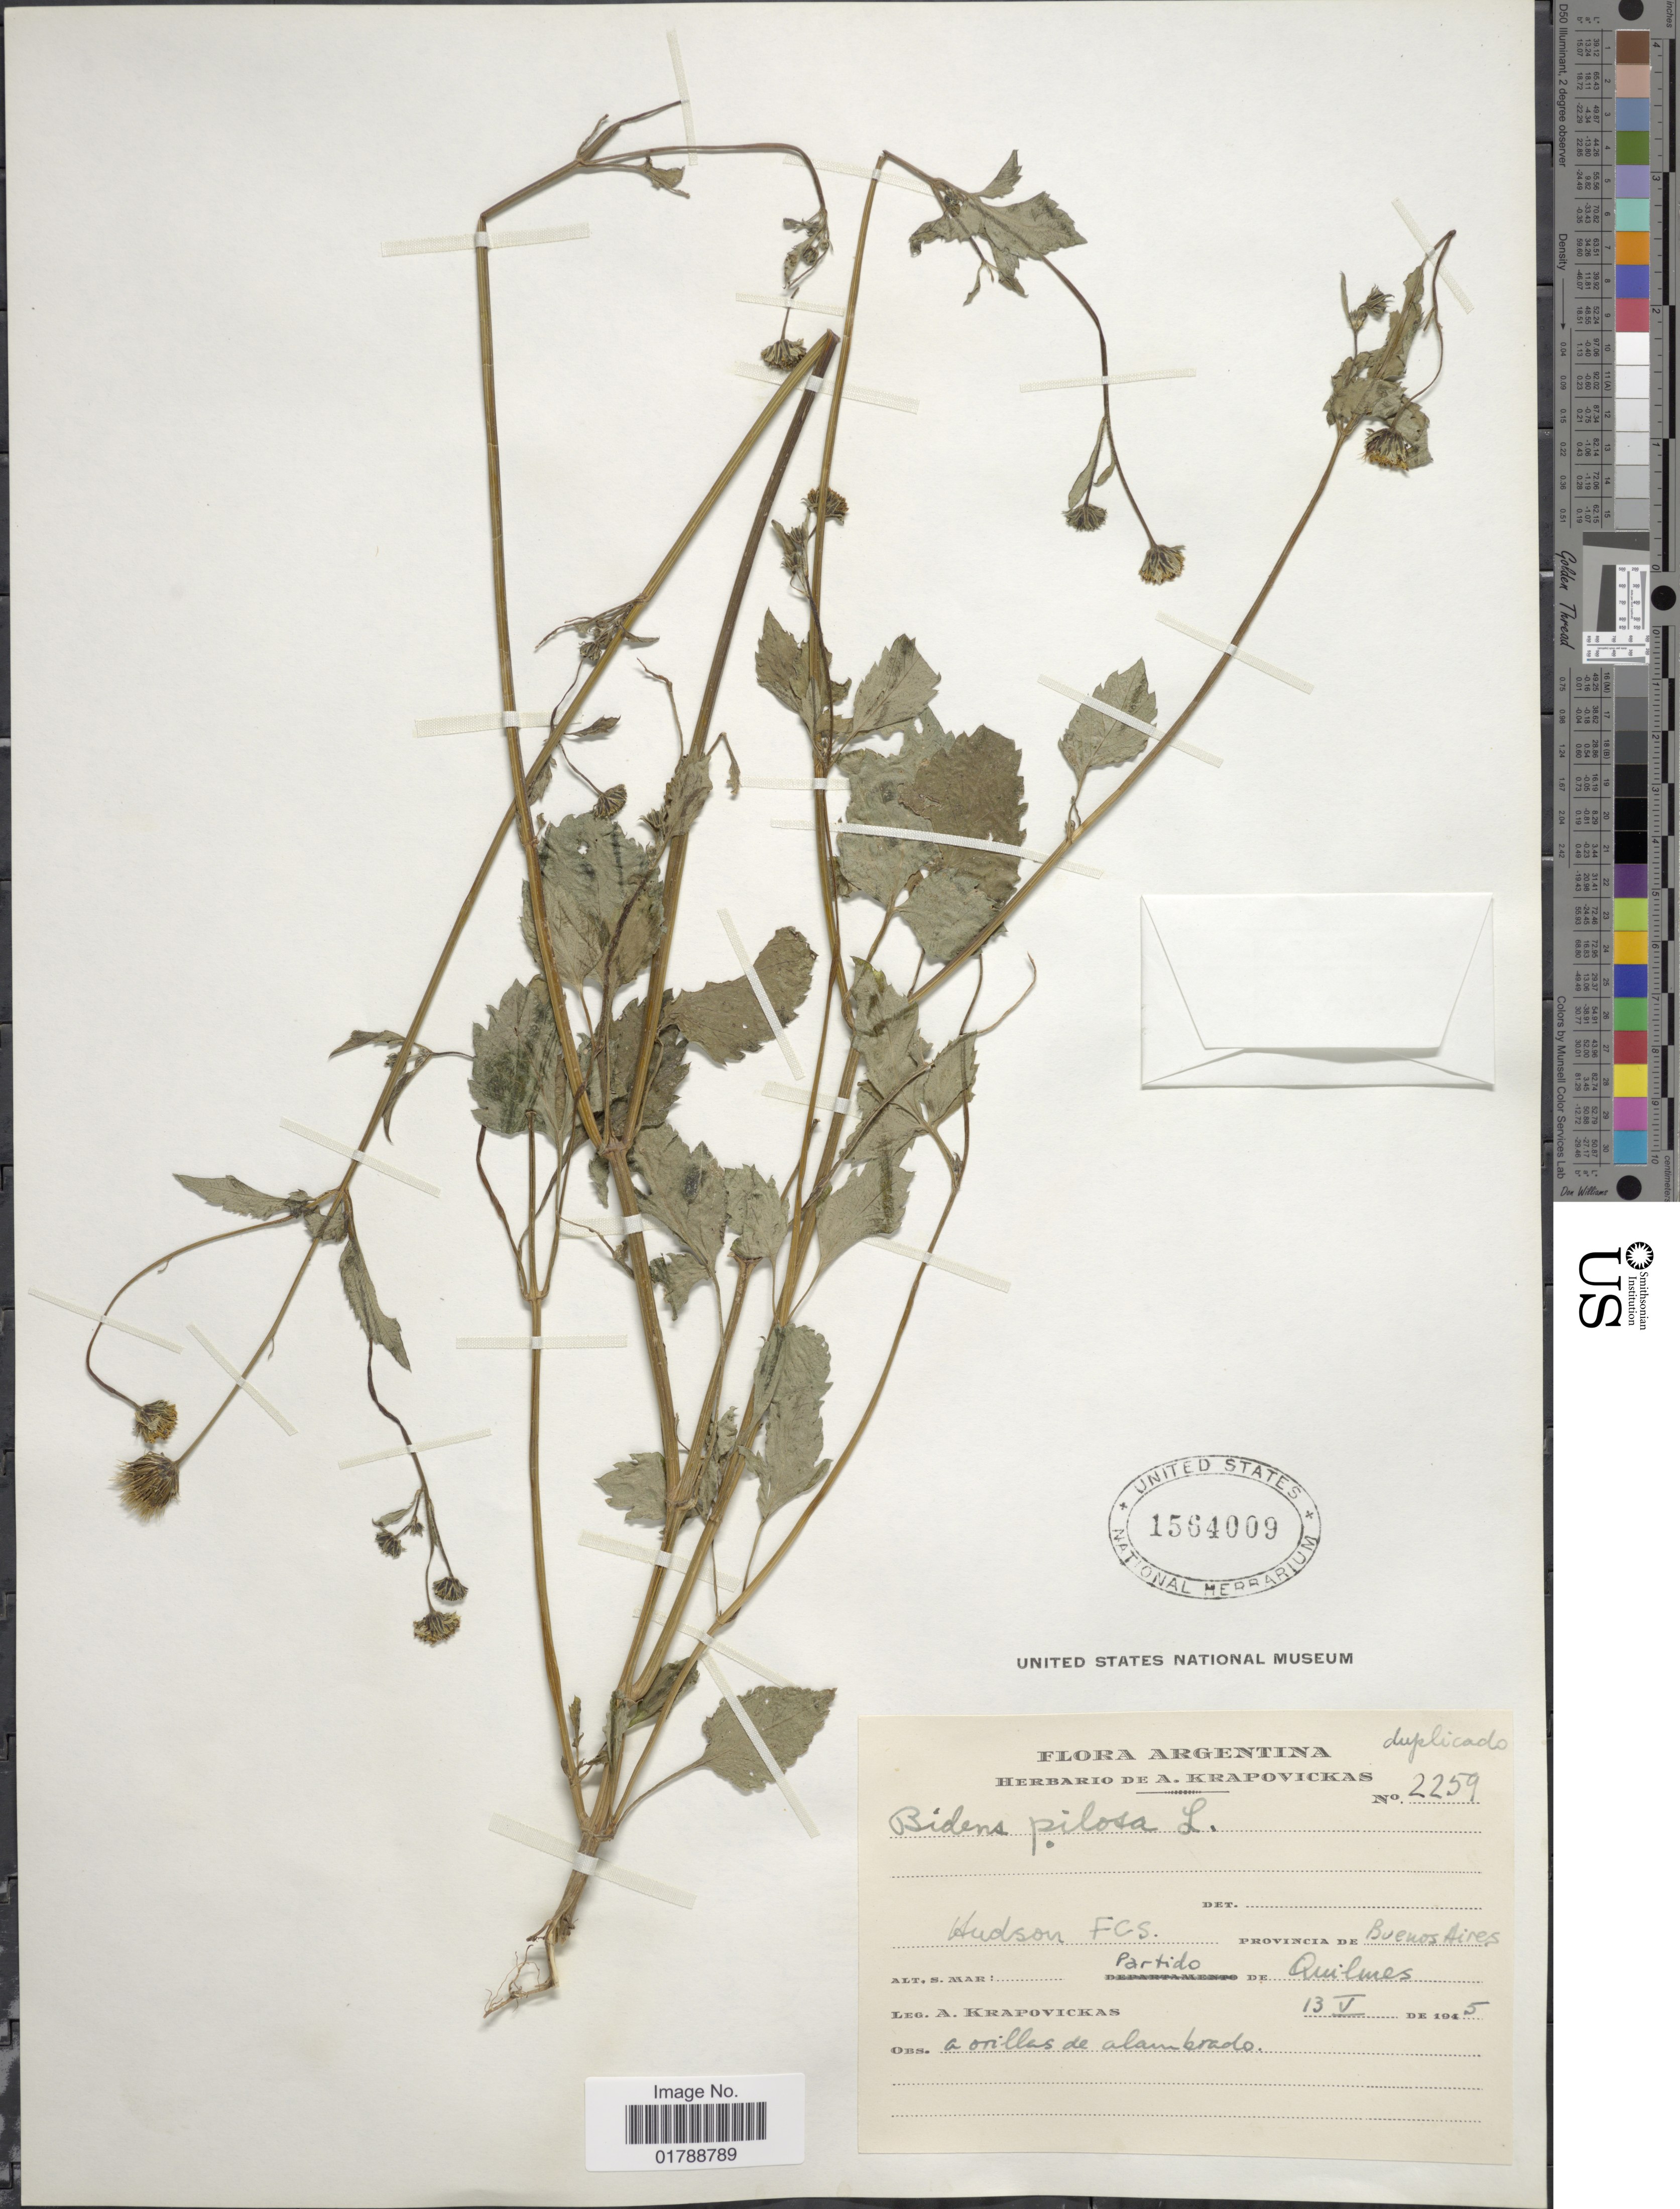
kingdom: Plantae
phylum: Tracheophyta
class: Magnoliopsida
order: Asterales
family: Asteraceae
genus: Bidens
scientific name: Bidens pilosa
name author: L.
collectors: A. Krapovickas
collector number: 2259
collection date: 1945-05-13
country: Argentina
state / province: Buenos Aires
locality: Partido de Quilmes. Hudson FCS [unsure placement]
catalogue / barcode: US 1564009